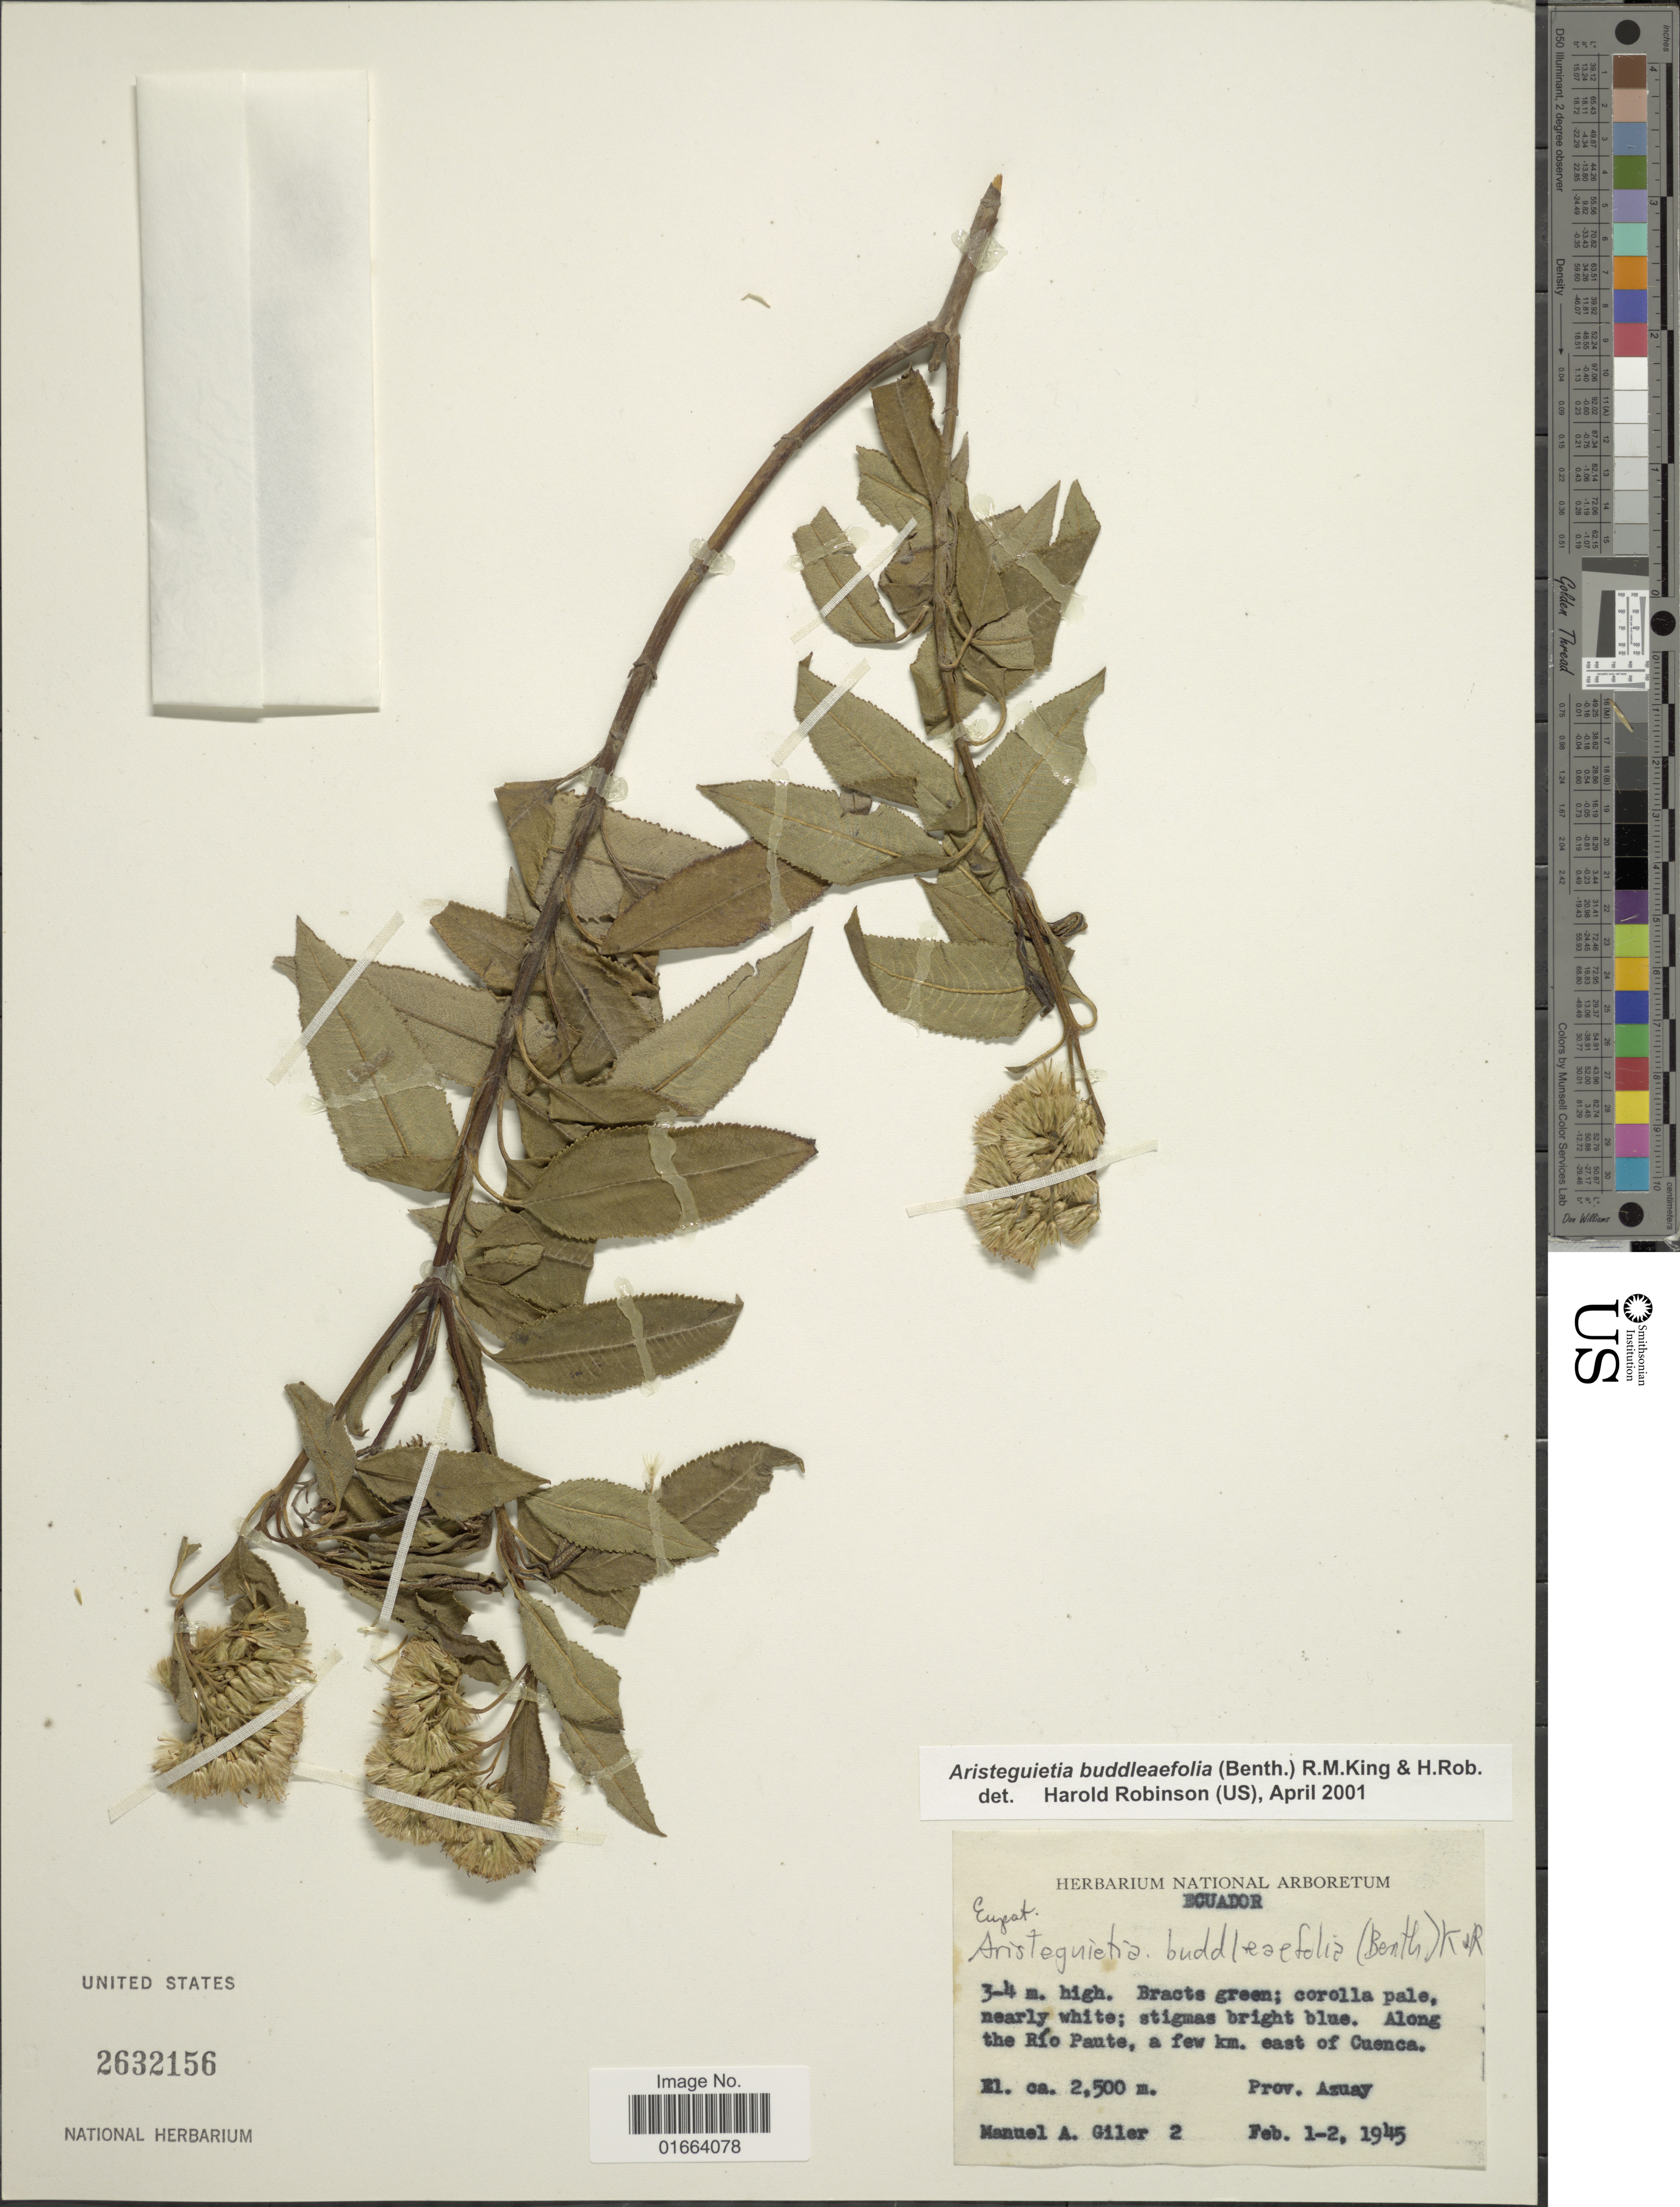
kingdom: Plantae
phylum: Tracheophyta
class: Magnoliopsida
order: Asterales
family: Asteraceae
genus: Aristeguietia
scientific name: Aristeguietia buddleaefolia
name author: (Benth.) R.M. King & H. Rob.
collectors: M. Gíler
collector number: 2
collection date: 1945-02-01/1945-02-02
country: Ecuador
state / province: Azuay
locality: Along Río Paute, a few km. east of Cuenca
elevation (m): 2500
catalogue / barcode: US 2632156